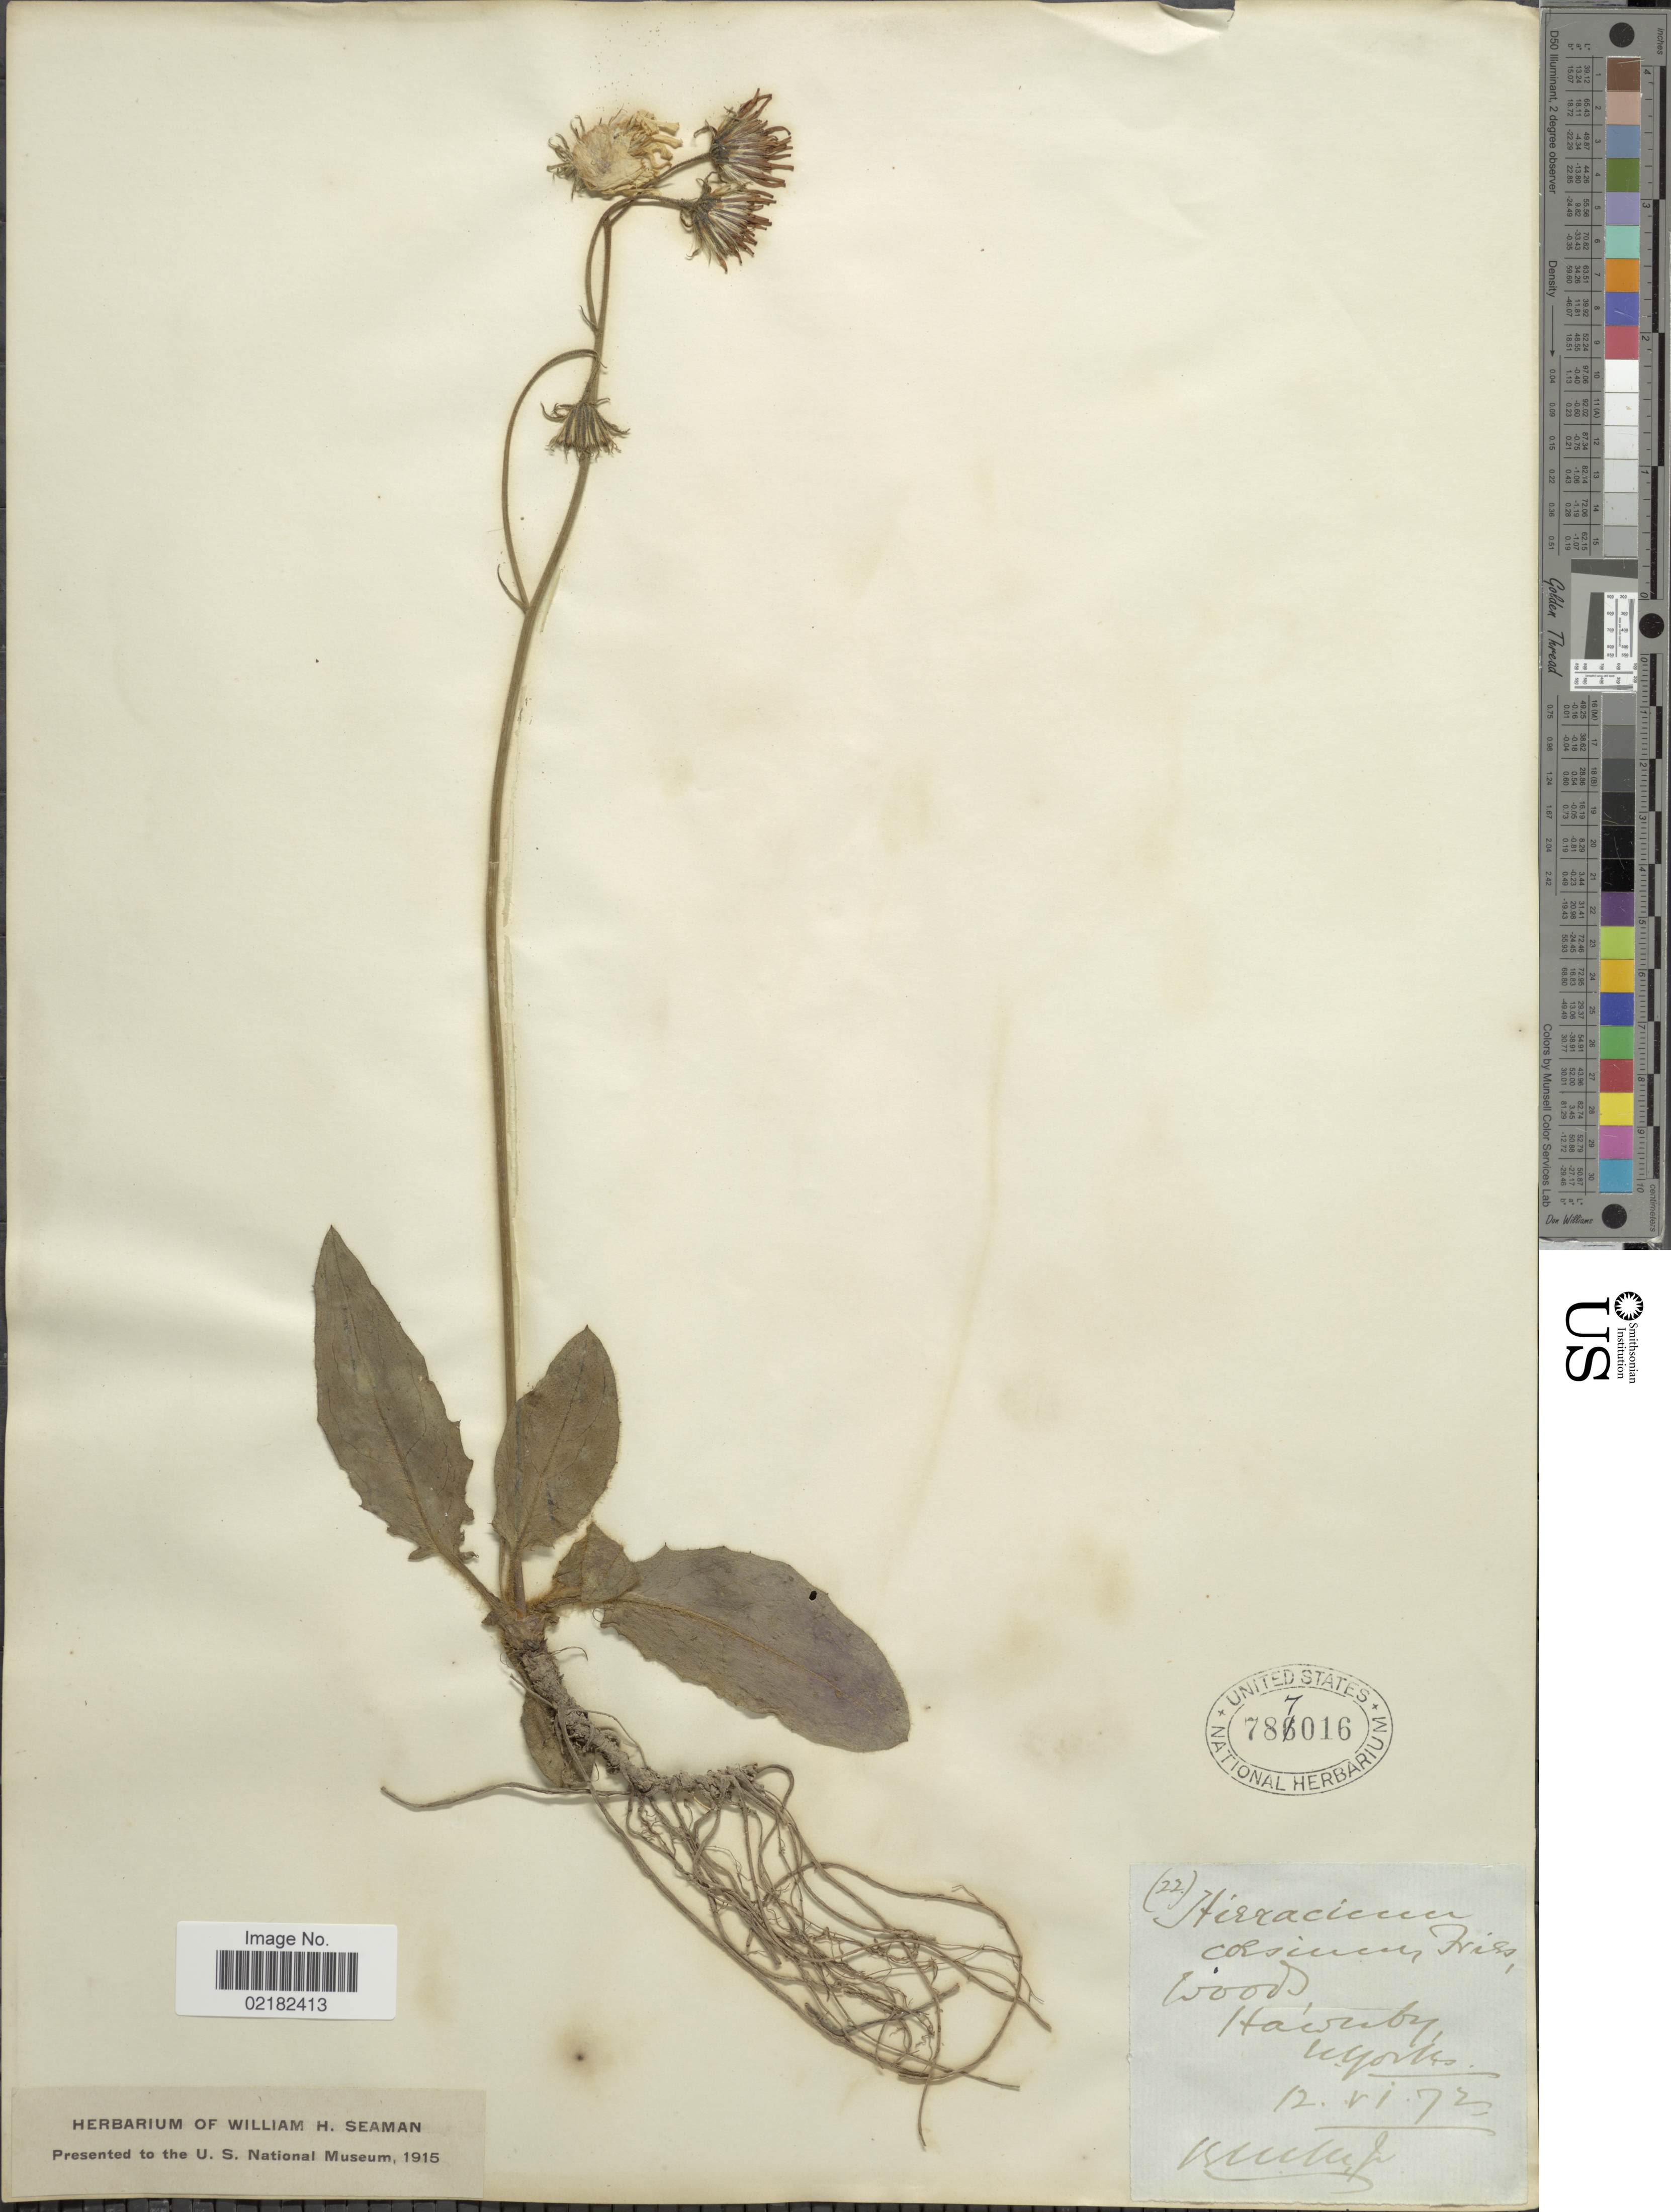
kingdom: Plantae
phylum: Tracheophyta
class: Magnoliopsida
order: Asterales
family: Asteraceae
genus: Hieracium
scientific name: Hieracium caesium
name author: (Fr.) Fr.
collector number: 22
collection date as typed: Transcribed d/m/y: 12/6/72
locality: Hawuby, n. Yorks. [interpreted]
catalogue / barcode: US 787016